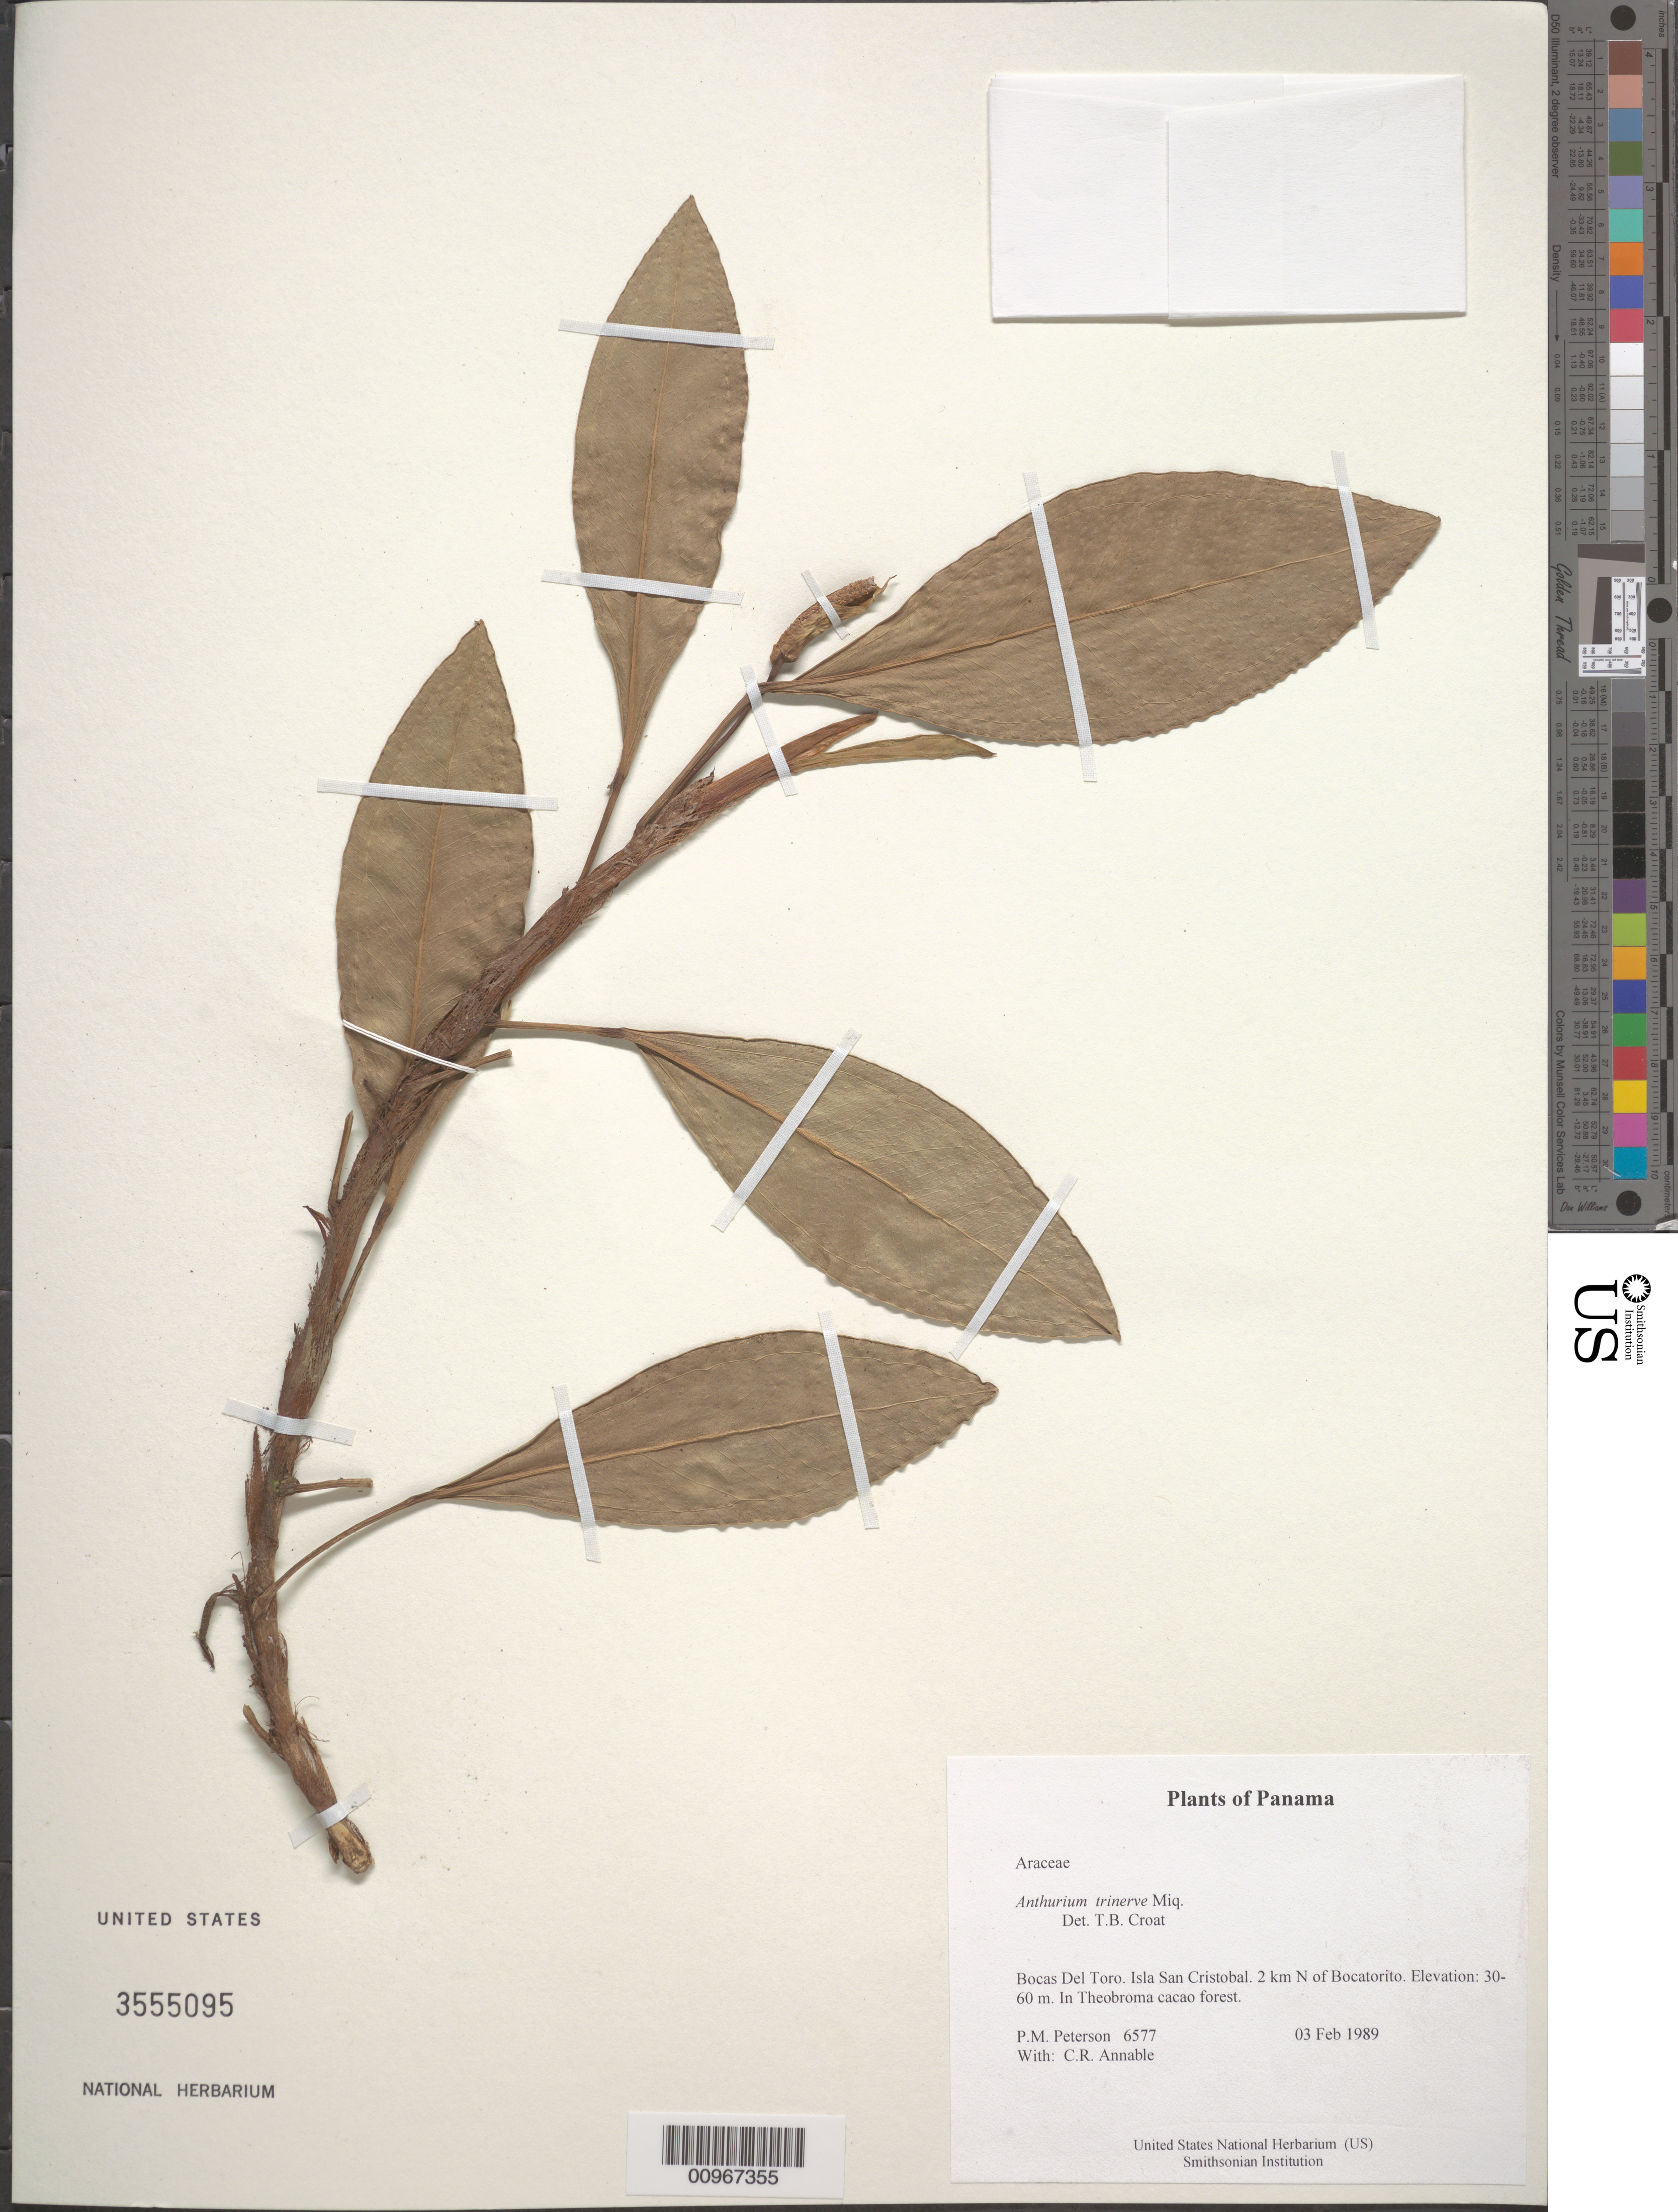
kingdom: Plantae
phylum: Tracheophyta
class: Liliopsida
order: Alismatales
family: Araceae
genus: Anthurium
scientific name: Anthurium trinerve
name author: Miq.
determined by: Croat, Thomas B., Missouri Botanical Garden (MO)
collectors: P. M. Peterson & C. R. Annable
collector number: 06577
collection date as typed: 03 Feb 1989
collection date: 1989-02-03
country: Panama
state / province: Bocas del Toro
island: San Cristobal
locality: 2 km N of Bocatorito.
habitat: In Theobroma cacao forest.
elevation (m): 30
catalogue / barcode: US 3555095